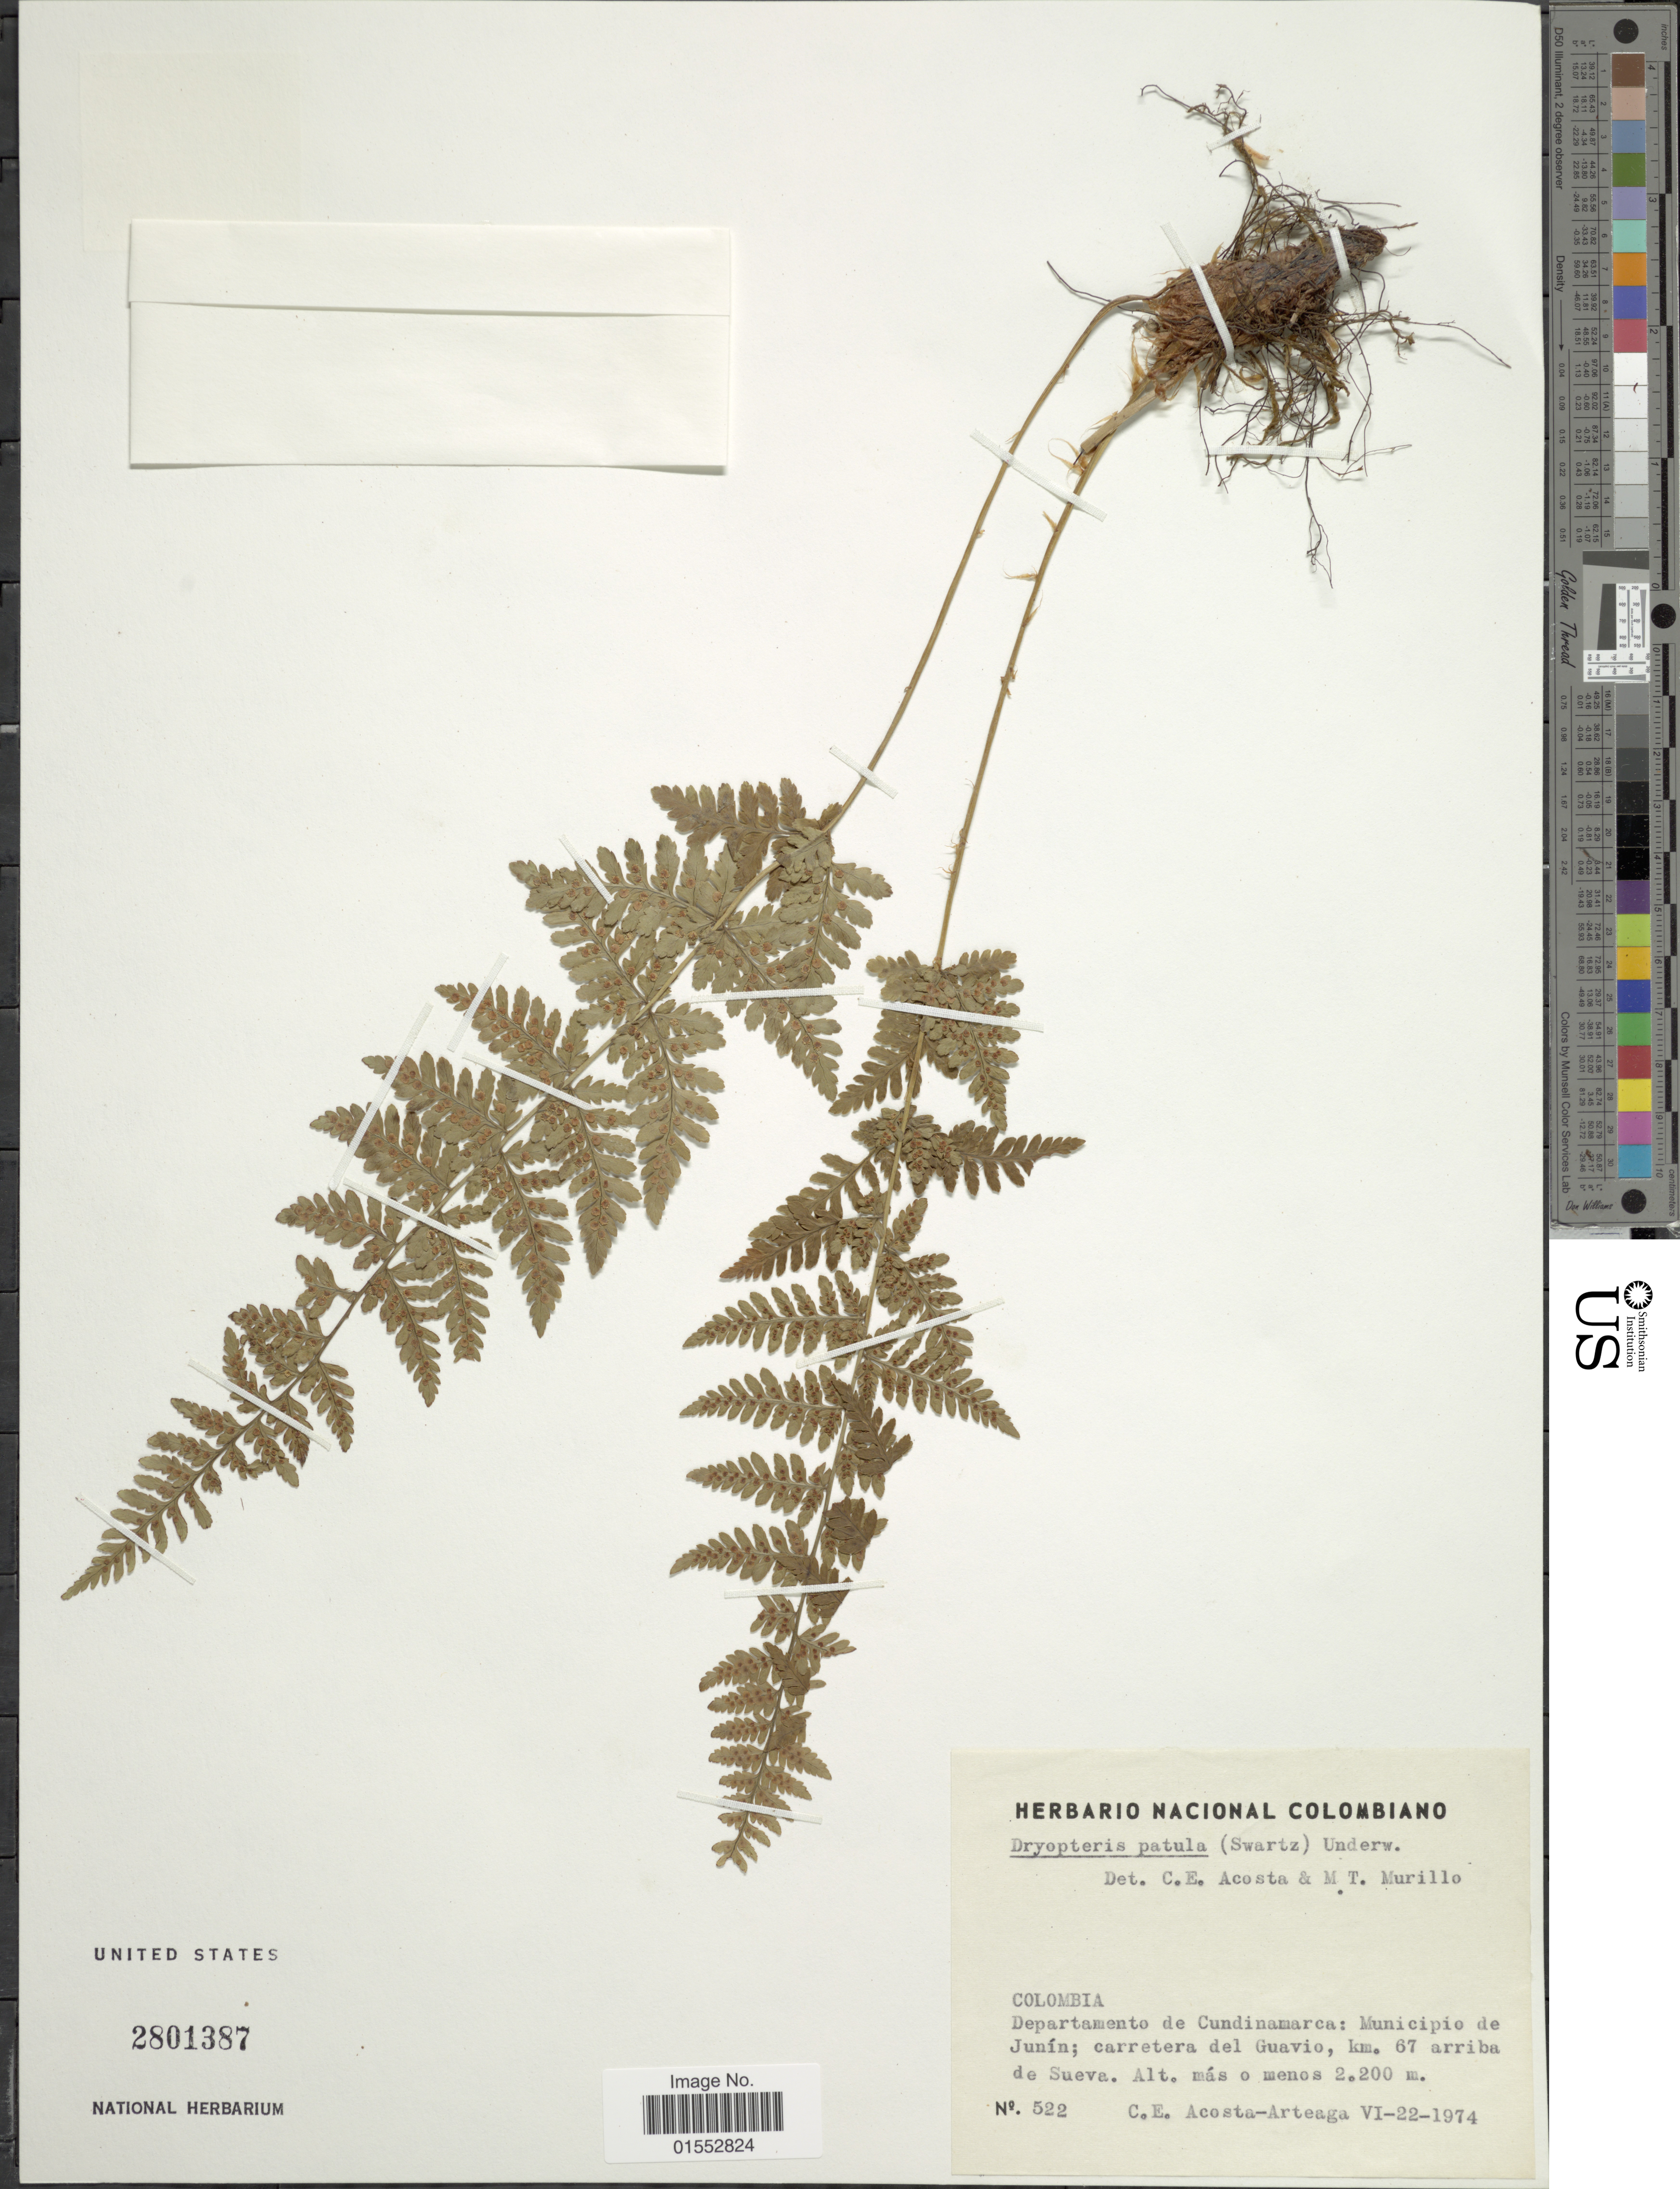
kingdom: Plantae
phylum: Tracheophyta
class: Polypodiopsida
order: Polypodiales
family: Dryopteridaceae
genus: Dryopteris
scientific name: Dryopteris patula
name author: (Sw.) Underw.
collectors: C. E. Acosta-Arteaga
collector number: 522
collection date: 1974-06-22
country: Colombia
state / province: Cundinamarca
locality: Municipio de Junín, carretera del Guavio, km 67 arriba de Sueva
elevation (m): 2200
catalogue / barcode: US 2801387